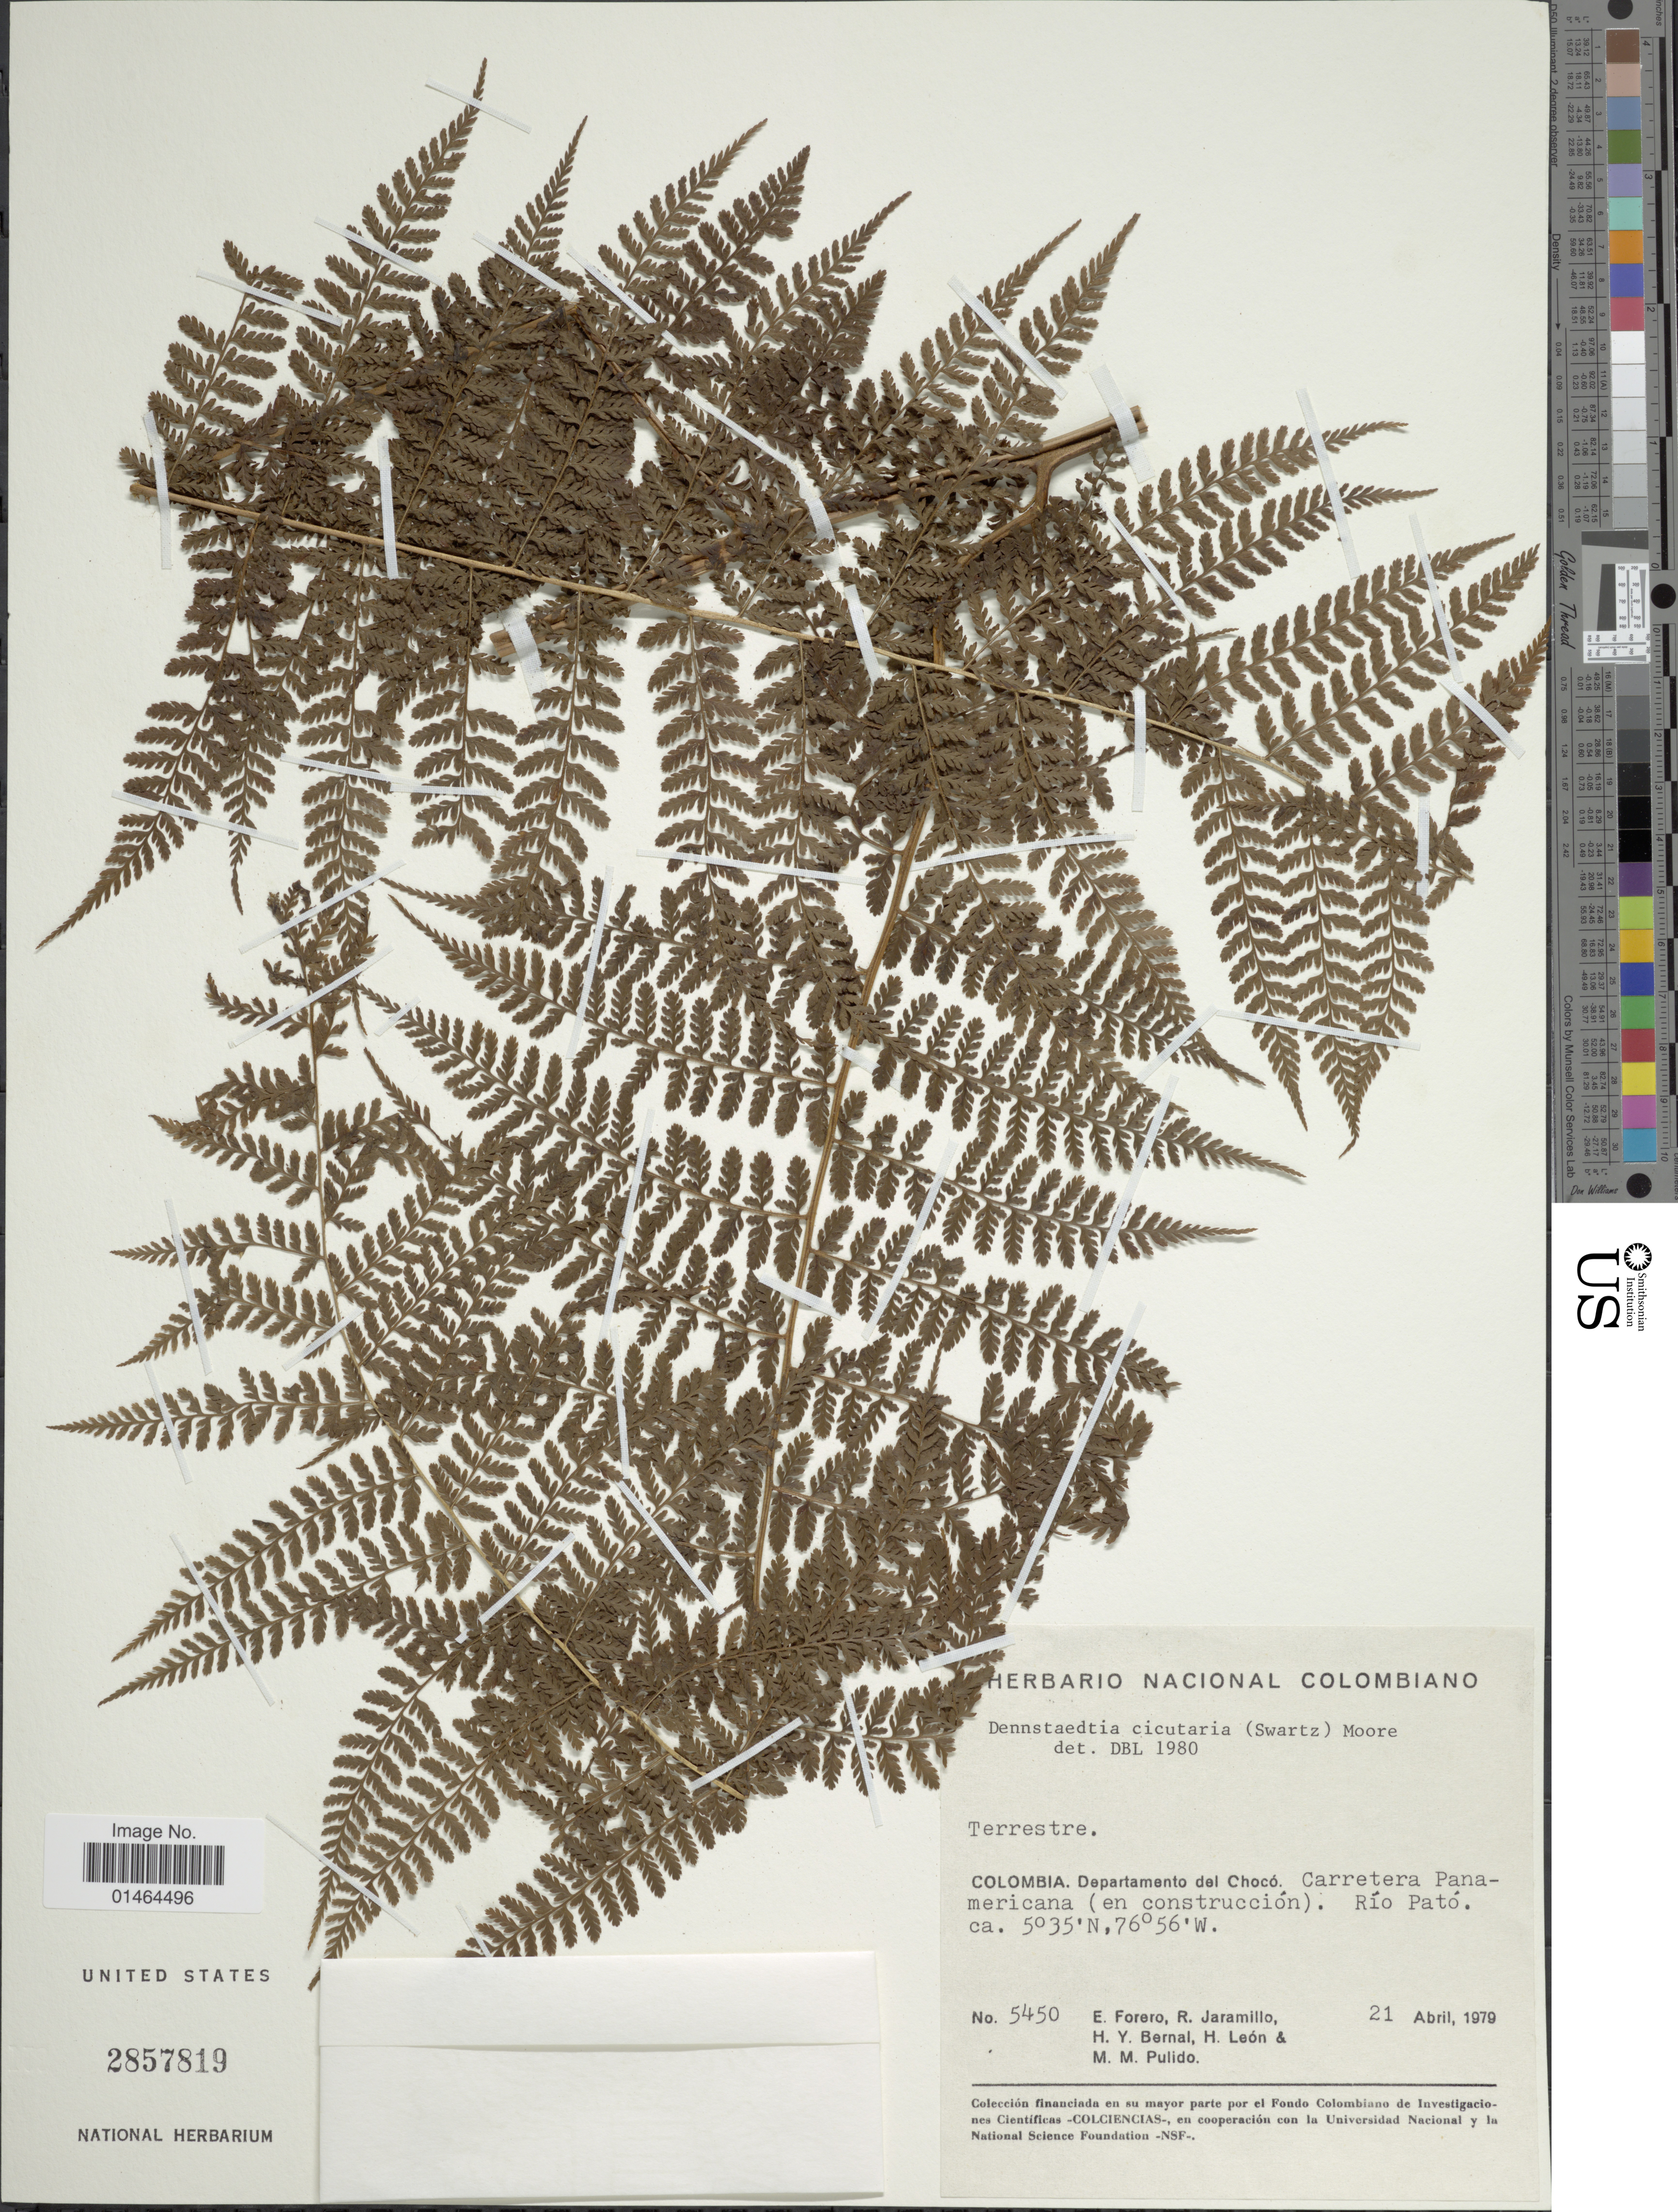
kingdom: Plantae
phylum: Tracheophyta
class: Polypodiopsida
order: Polypodiales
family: Dennstaedtiaceae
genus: Dennstaedtia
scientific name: Dennstaedtia cicutaria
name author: (Sw.) T. Moore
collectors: E. Forero, R. Jaramillo M., H. Y. Bernal, Henry Leon & M. Pulido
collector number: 5450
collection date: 1979-04-21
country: Colombia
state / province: Chocó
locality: Carretera Panamericana (en construcción). Río Pató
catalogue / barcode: US 2857819